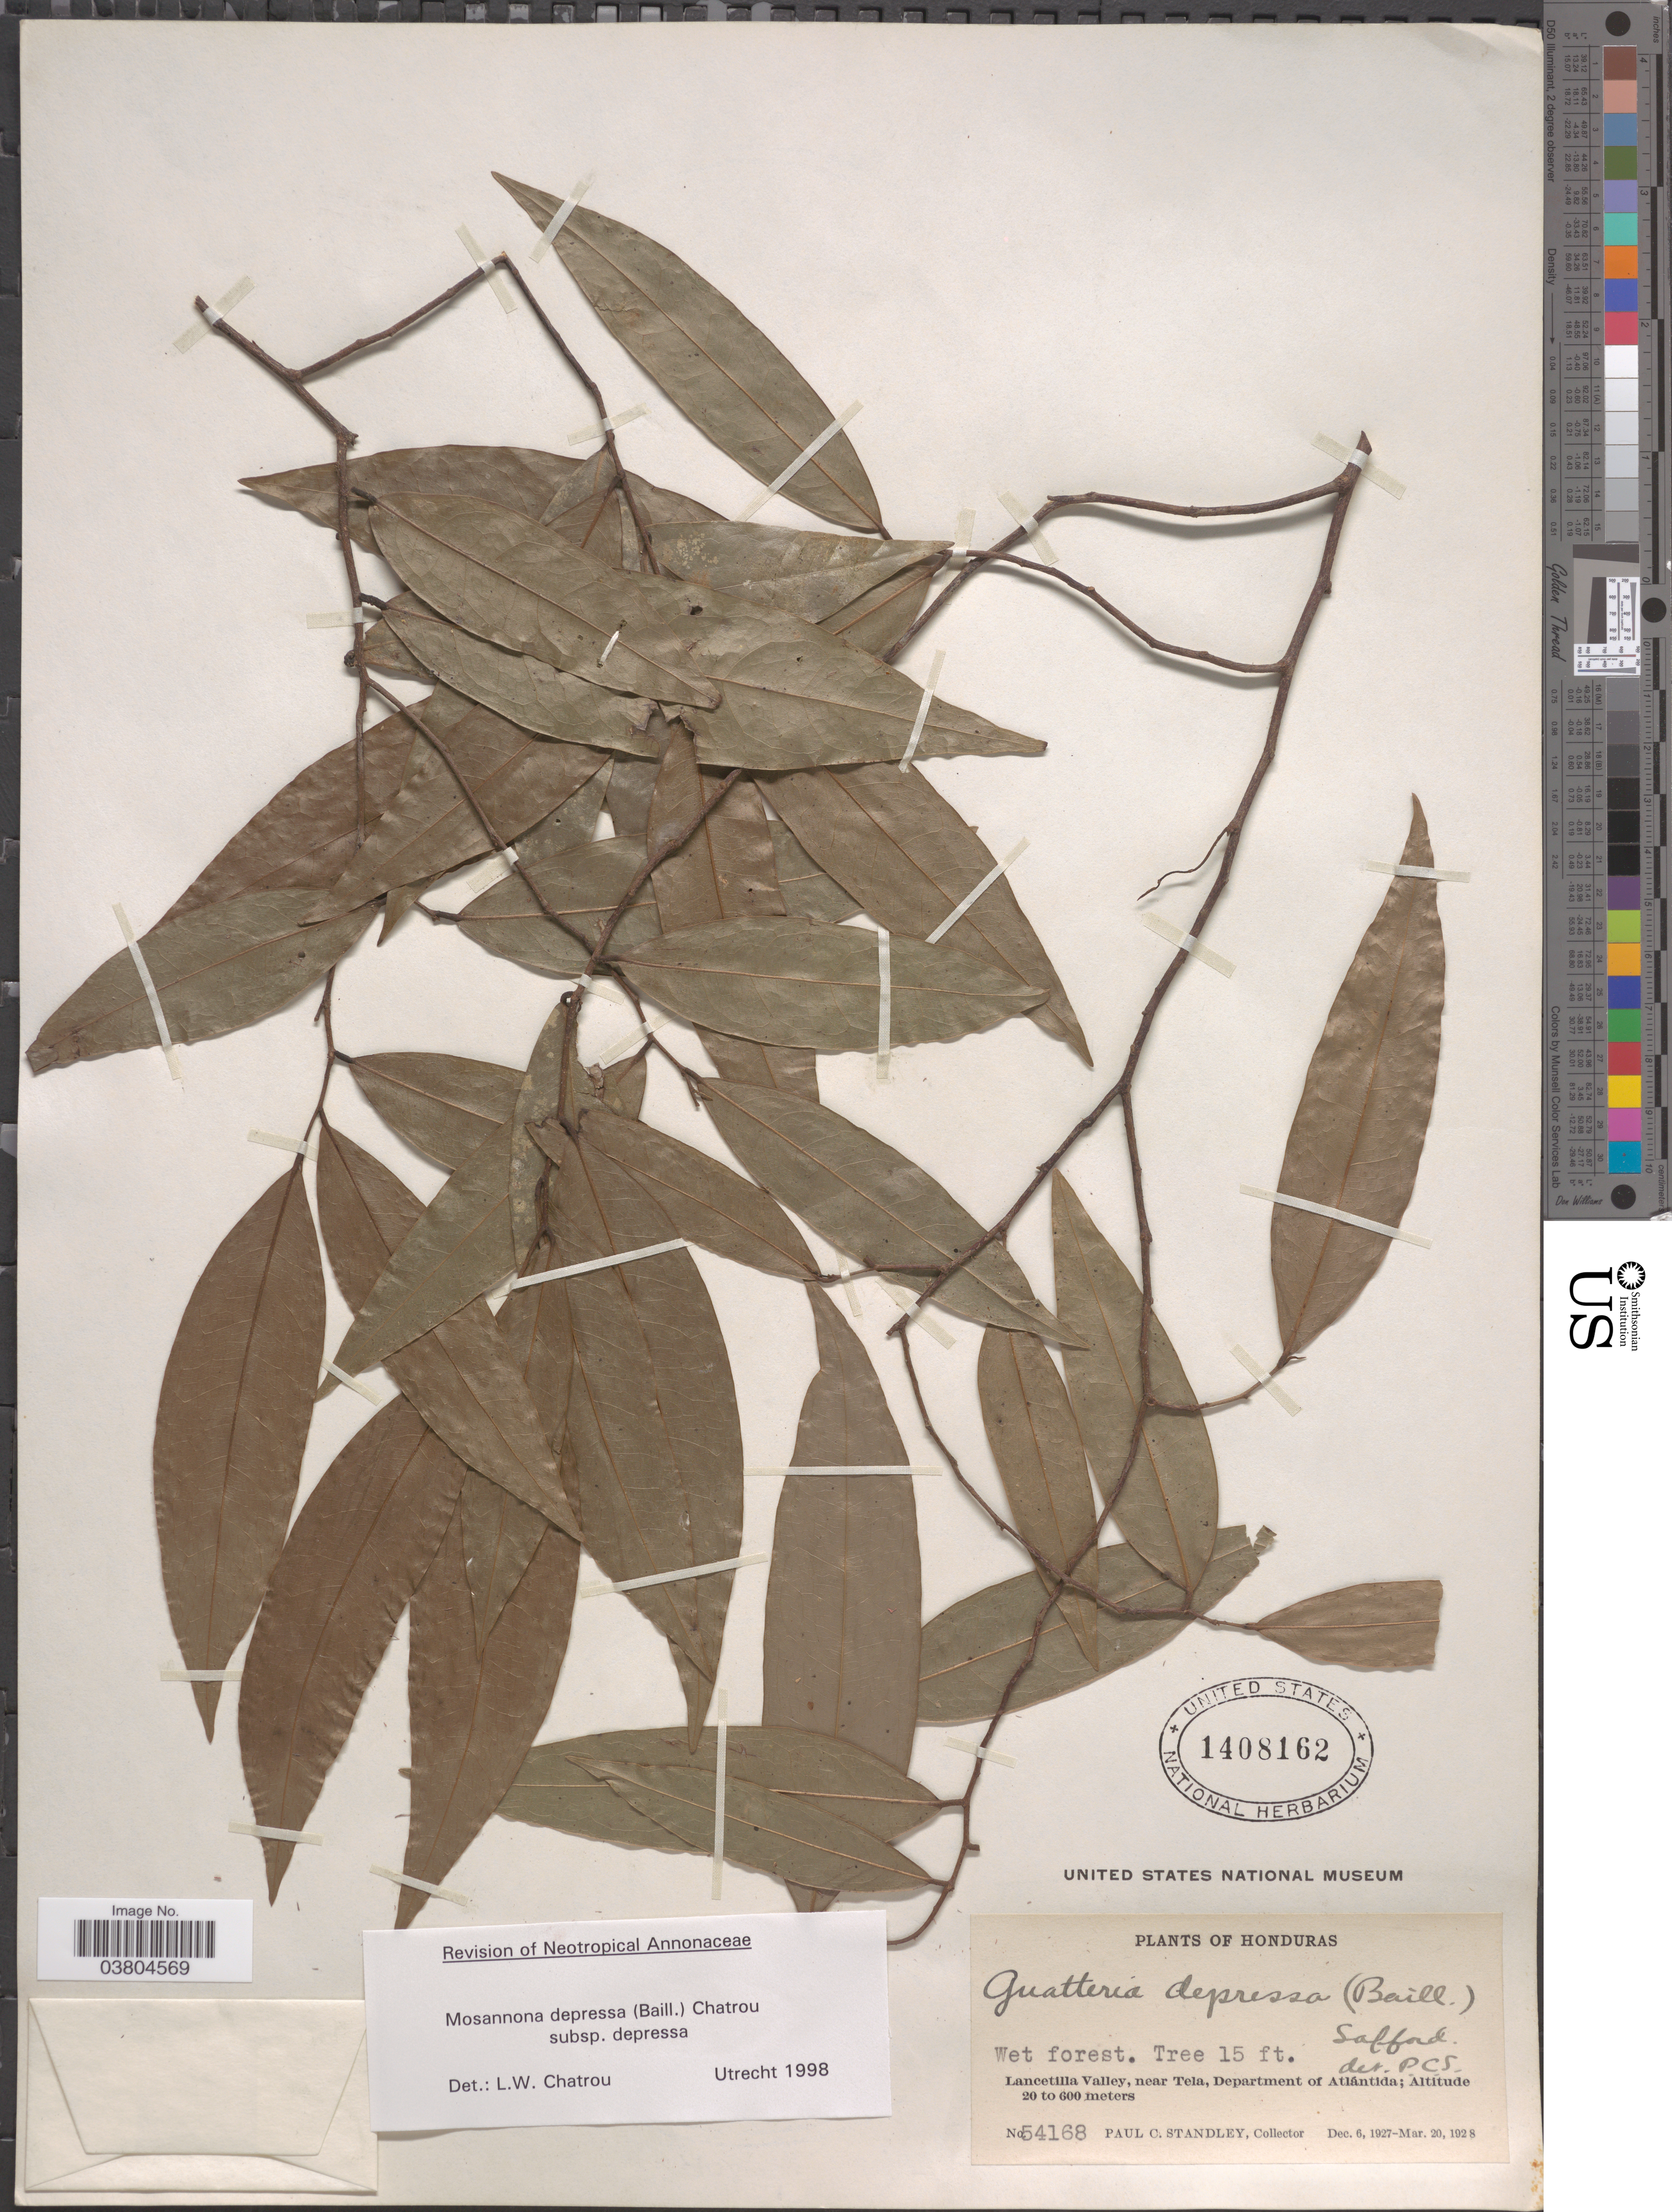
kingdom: Plantae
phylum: Tracheophyta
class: Magnoliopsida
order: Magnoliales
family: Annonaceae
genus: Mosannona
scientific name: Mosannona depressa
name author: (Baill.) Chatrou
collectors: P. C. Standley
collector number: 54168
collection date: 1927-12-06/1928-03-20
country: Honduras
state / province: Atlantida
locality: Lancetilla Valley, near Tela, Department of Atlántida.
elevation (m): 20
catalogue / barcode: US 1408162